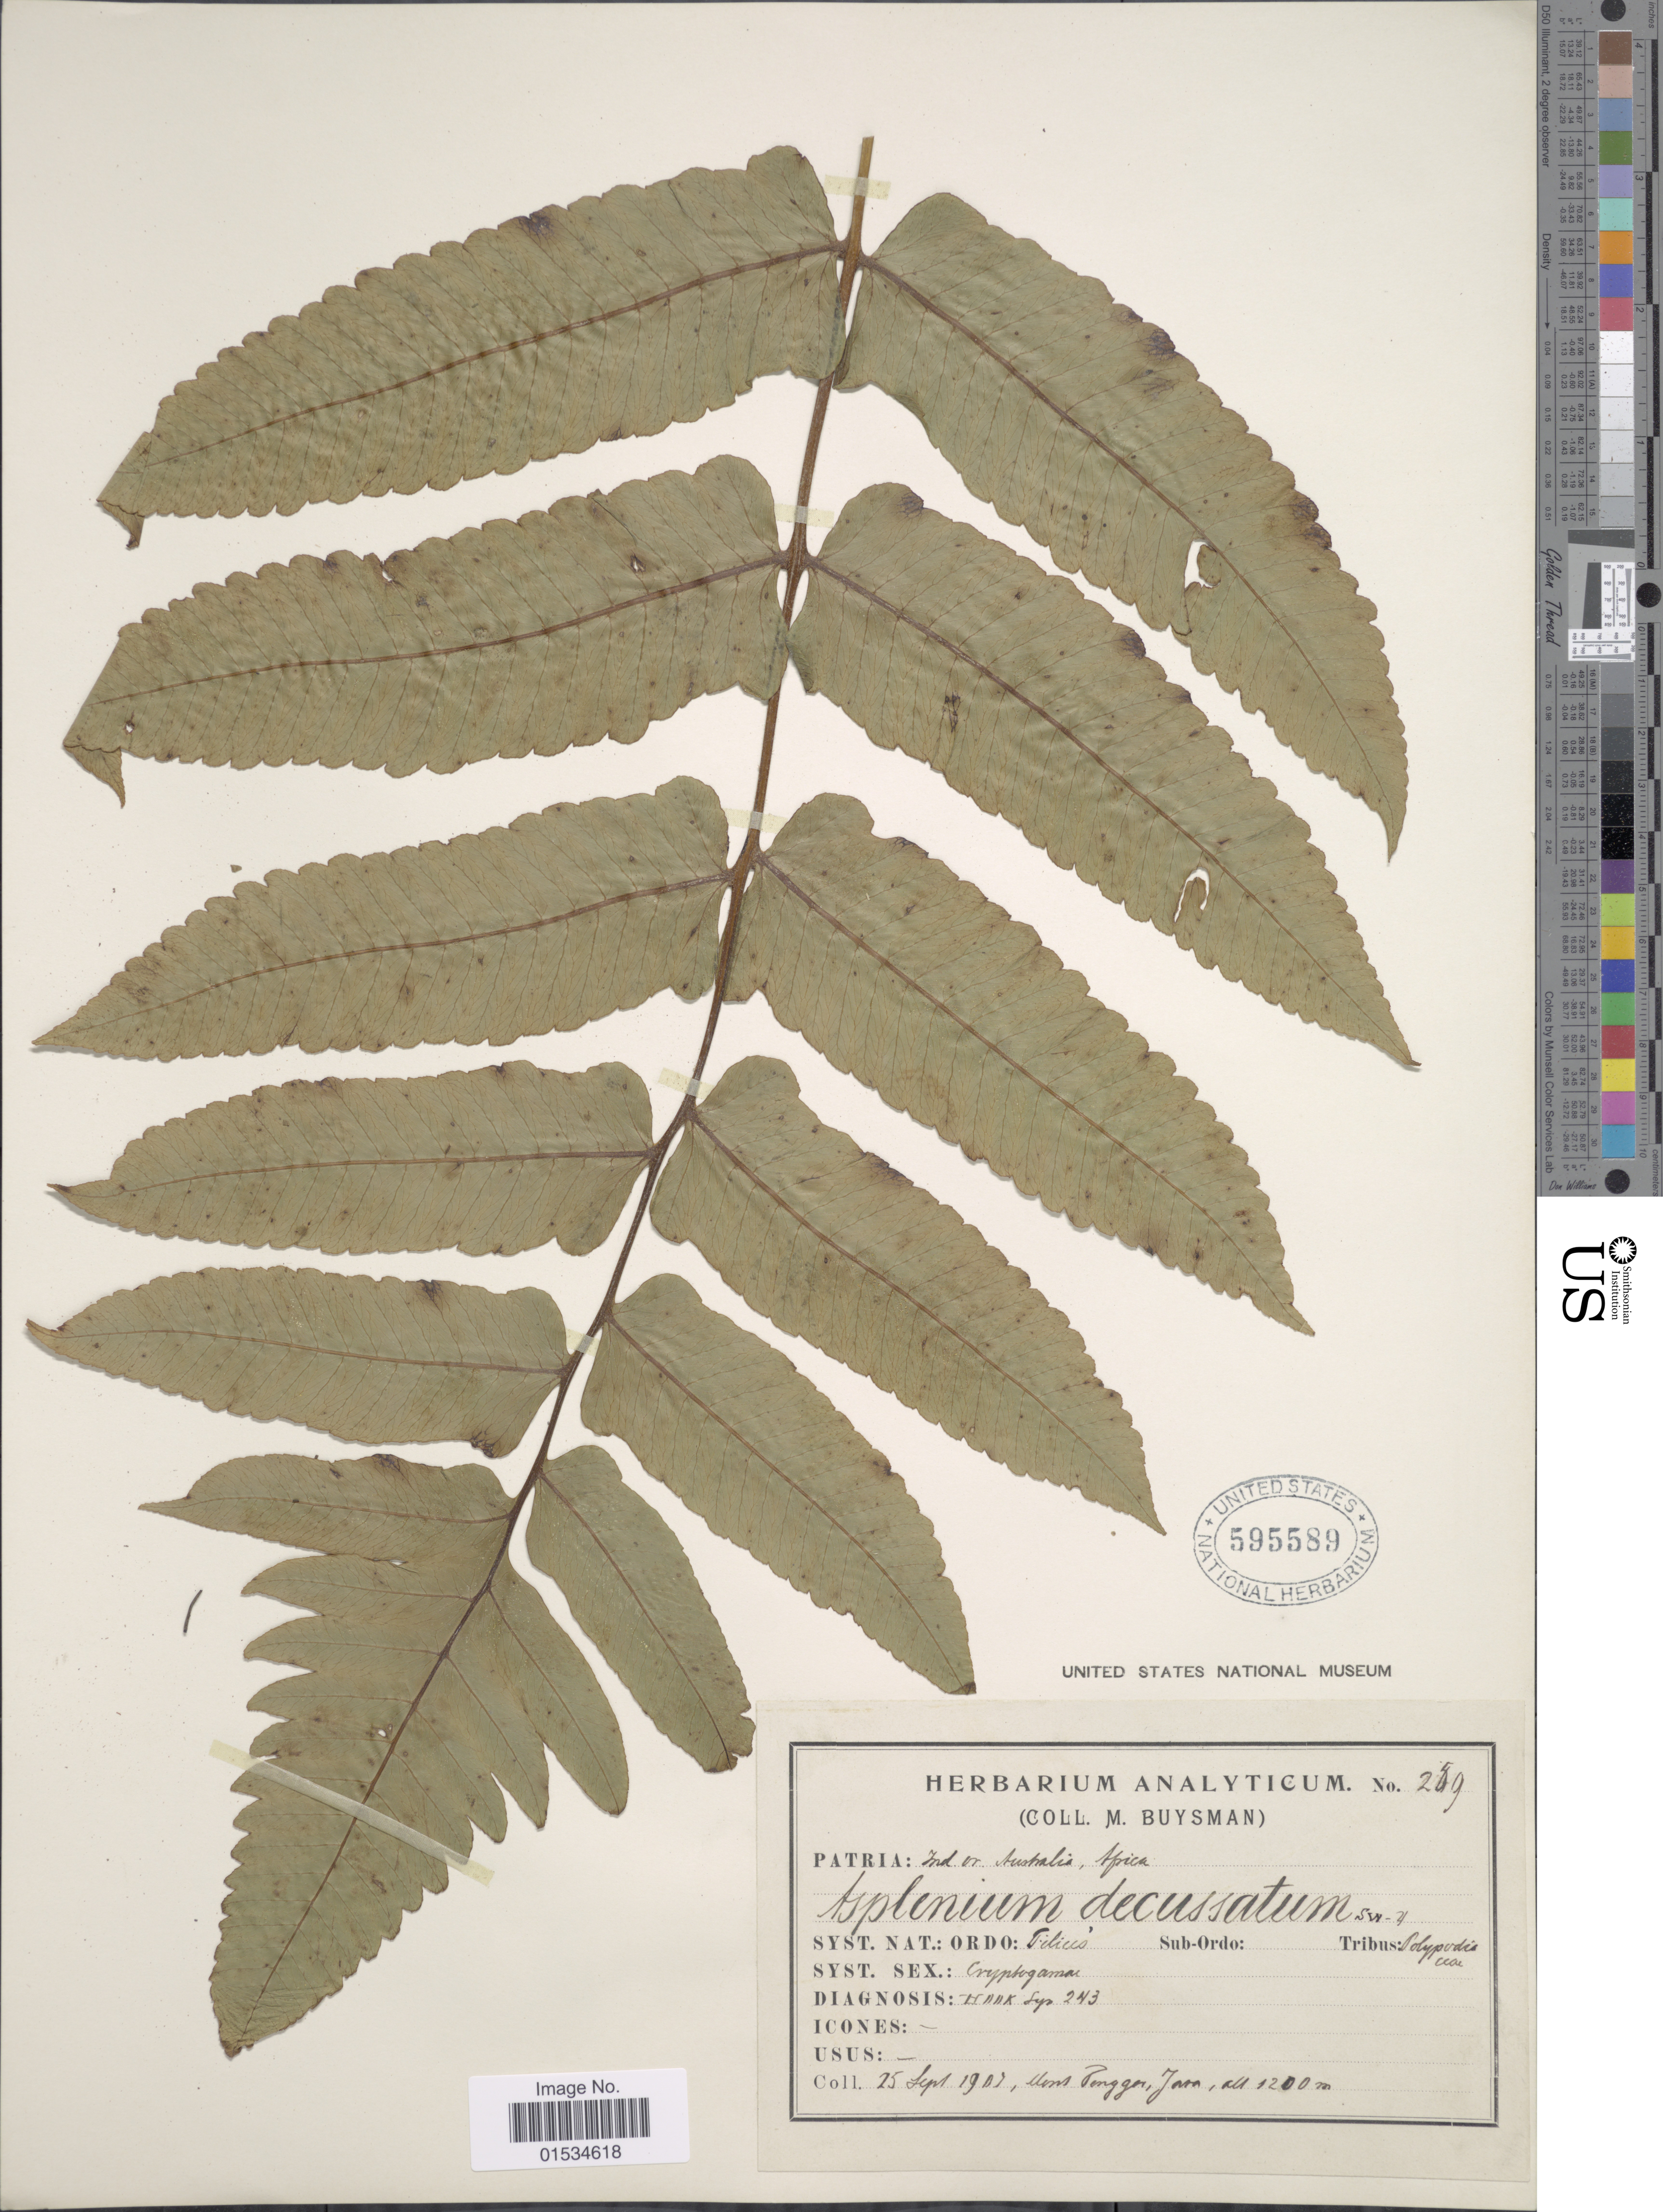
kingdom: Plantae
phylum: Tracheophyta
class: Polypodiopsida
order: Polypodiales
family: Athyriaceae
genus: Diplazium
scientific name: Diplazium accendens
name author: Blume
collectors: M. Buysman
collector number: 259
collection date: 1907-09-25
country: Indonesia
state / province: Java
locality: Mnt. Peggar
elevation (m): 1200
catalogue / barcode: US 595589